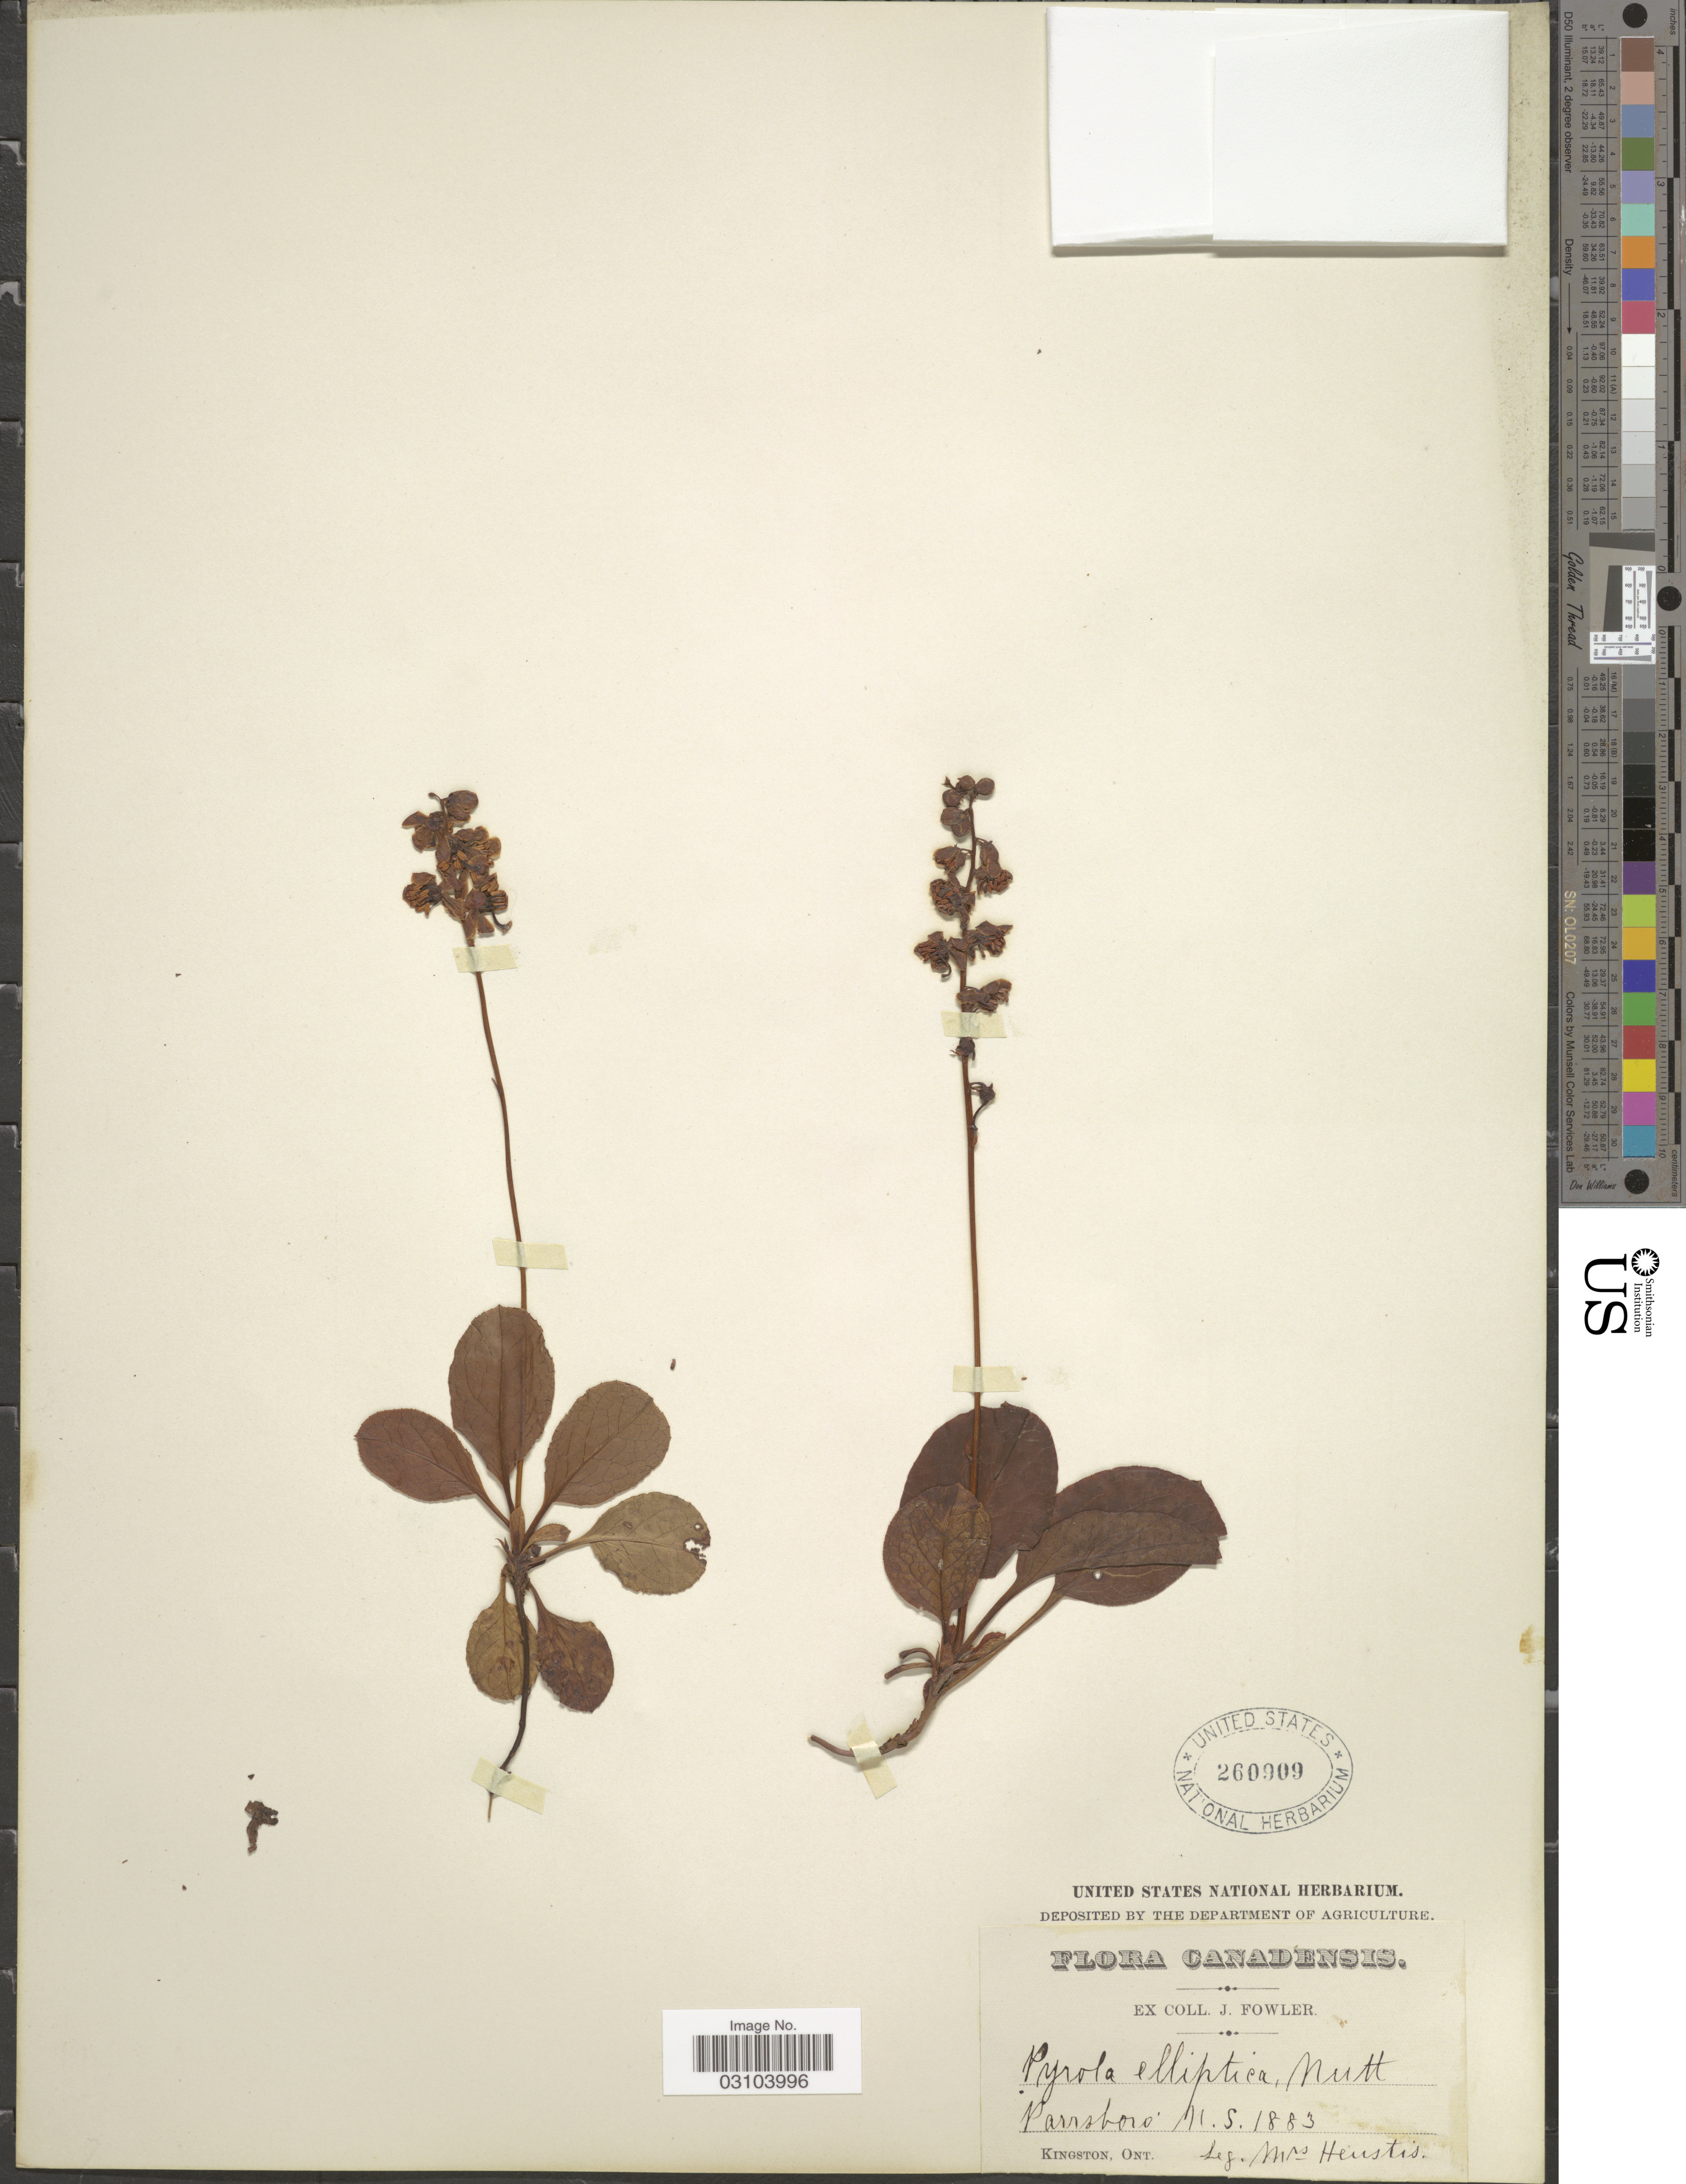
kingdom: Plantae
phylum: Tracheophyta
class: Magnoliopsida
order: Ericales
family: Ericaceae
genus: Pyrola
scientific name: Pyrola elliptica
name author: Nutt.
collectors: Heustis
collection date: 1883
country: Canada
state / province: Nova Scotia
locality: Canadensis. Parrsboro, N.S.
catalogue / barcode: US 260909